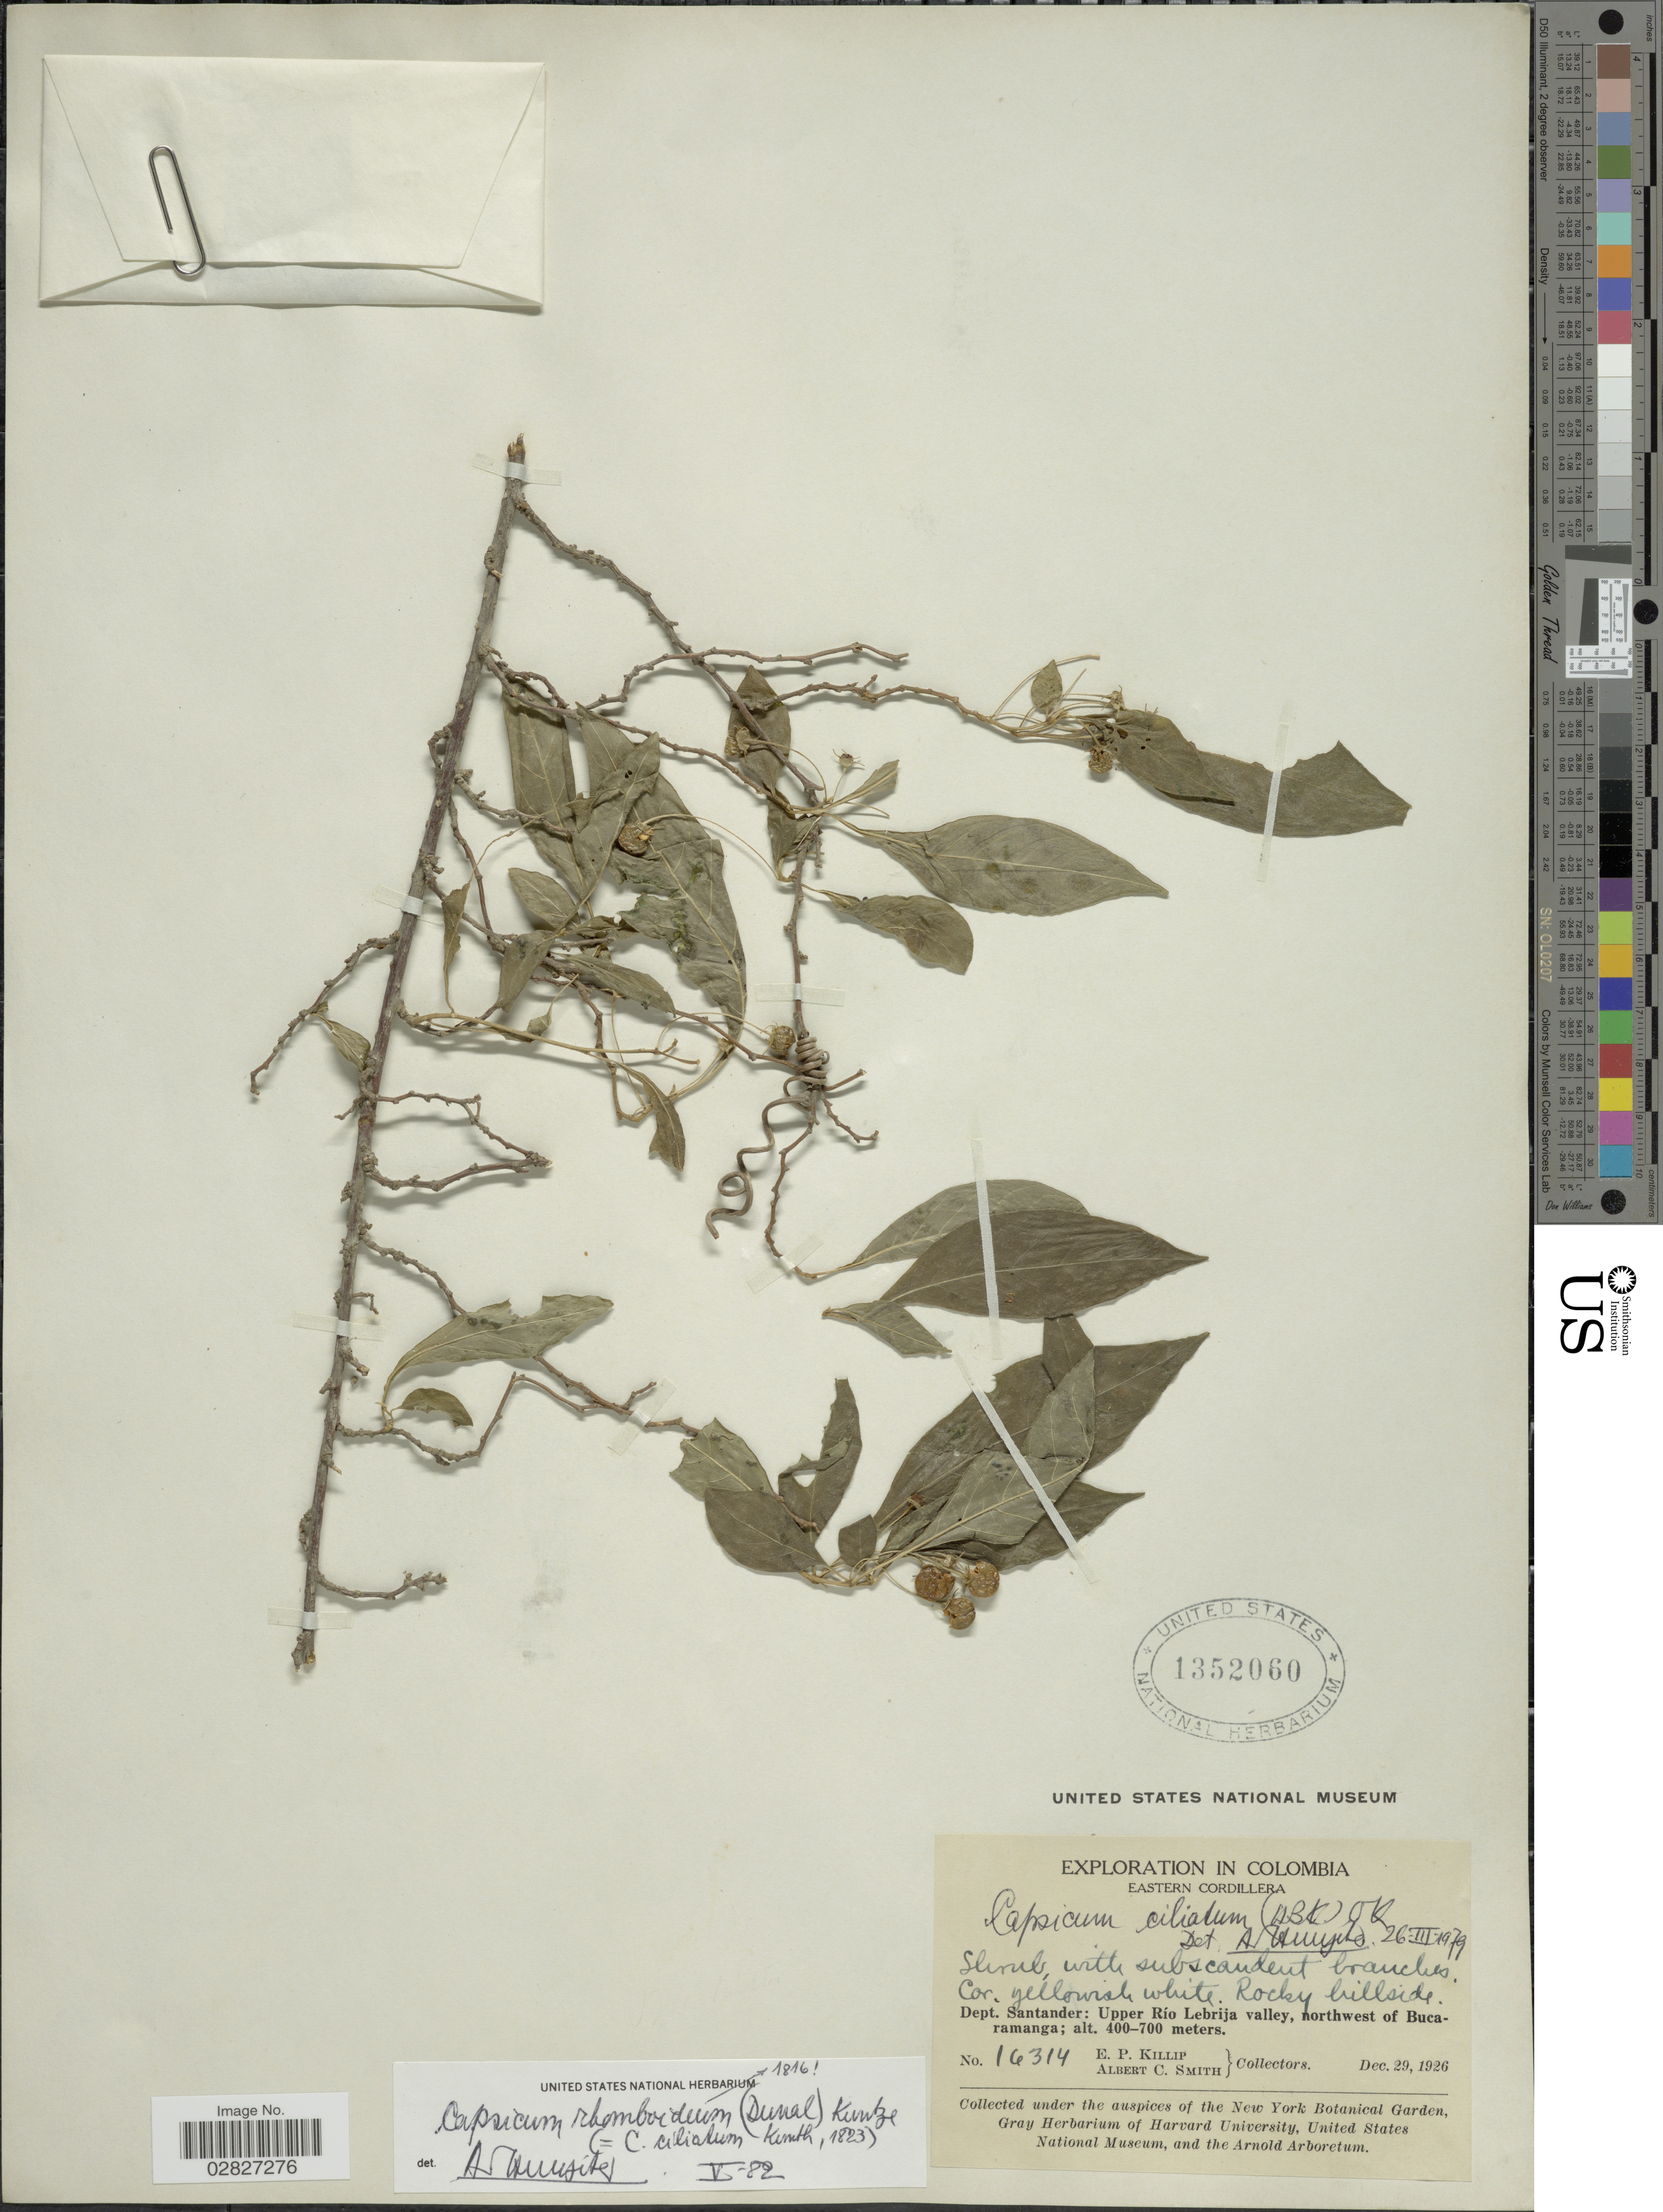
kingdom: Plantae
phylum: Tracheophyta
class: Magnoliopsida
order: Solanales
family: Solanaceae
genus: Capsicum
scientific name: Capsicum rhomboideum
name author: (Humb. & Bonpl. ex Dunal) Kuntze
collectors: E. P. Killip & A. C. Smith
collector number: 16314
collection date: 1926-12-29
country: Colombia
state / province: Santander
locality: Eastern Cordillera. Dept. Santander: Upper Río Lebrija valley, northwest of Bucaramanga.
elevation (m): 400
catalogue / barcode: US 1352060